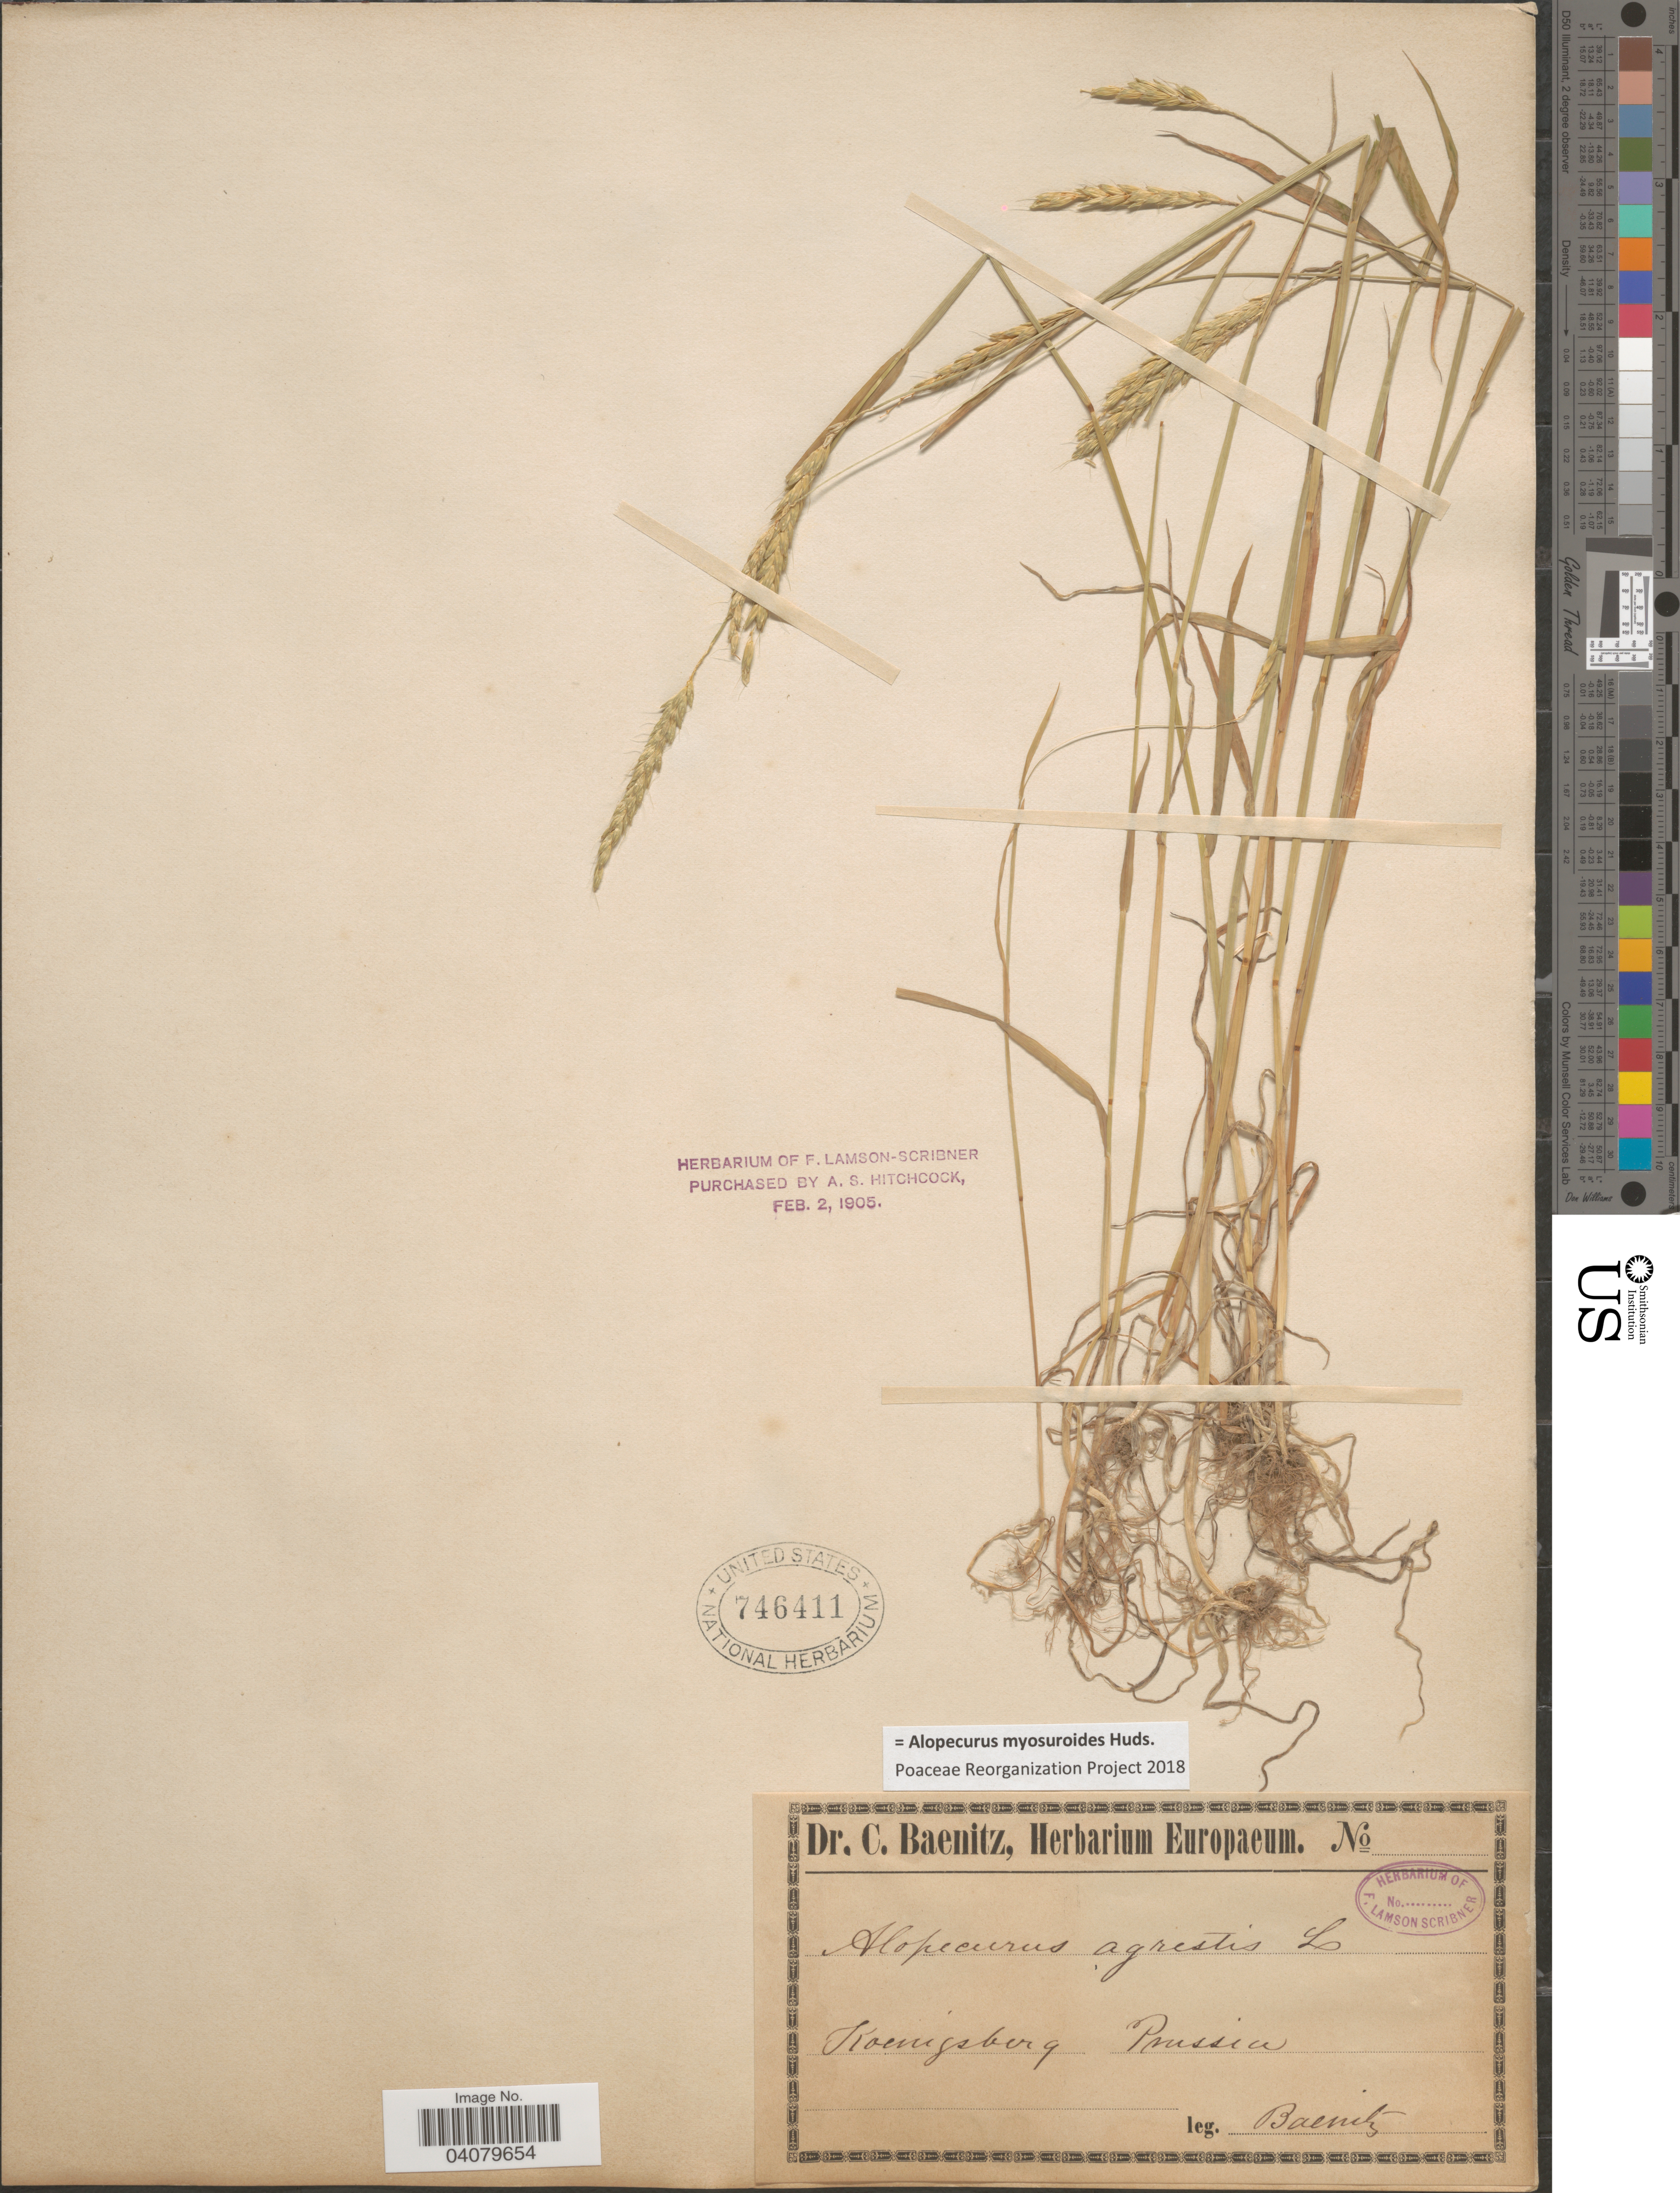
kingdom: Plantae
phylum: Tracheophyta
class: Liliopsida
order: Poales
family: Poaceae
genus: Alopecurus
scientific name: Alopecurus myosuroides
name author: Huds.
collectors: C. G. Baenitz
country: Russian Federation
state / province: Kaliningrad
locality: Koenigsberg Russia.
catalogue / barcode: US 746411